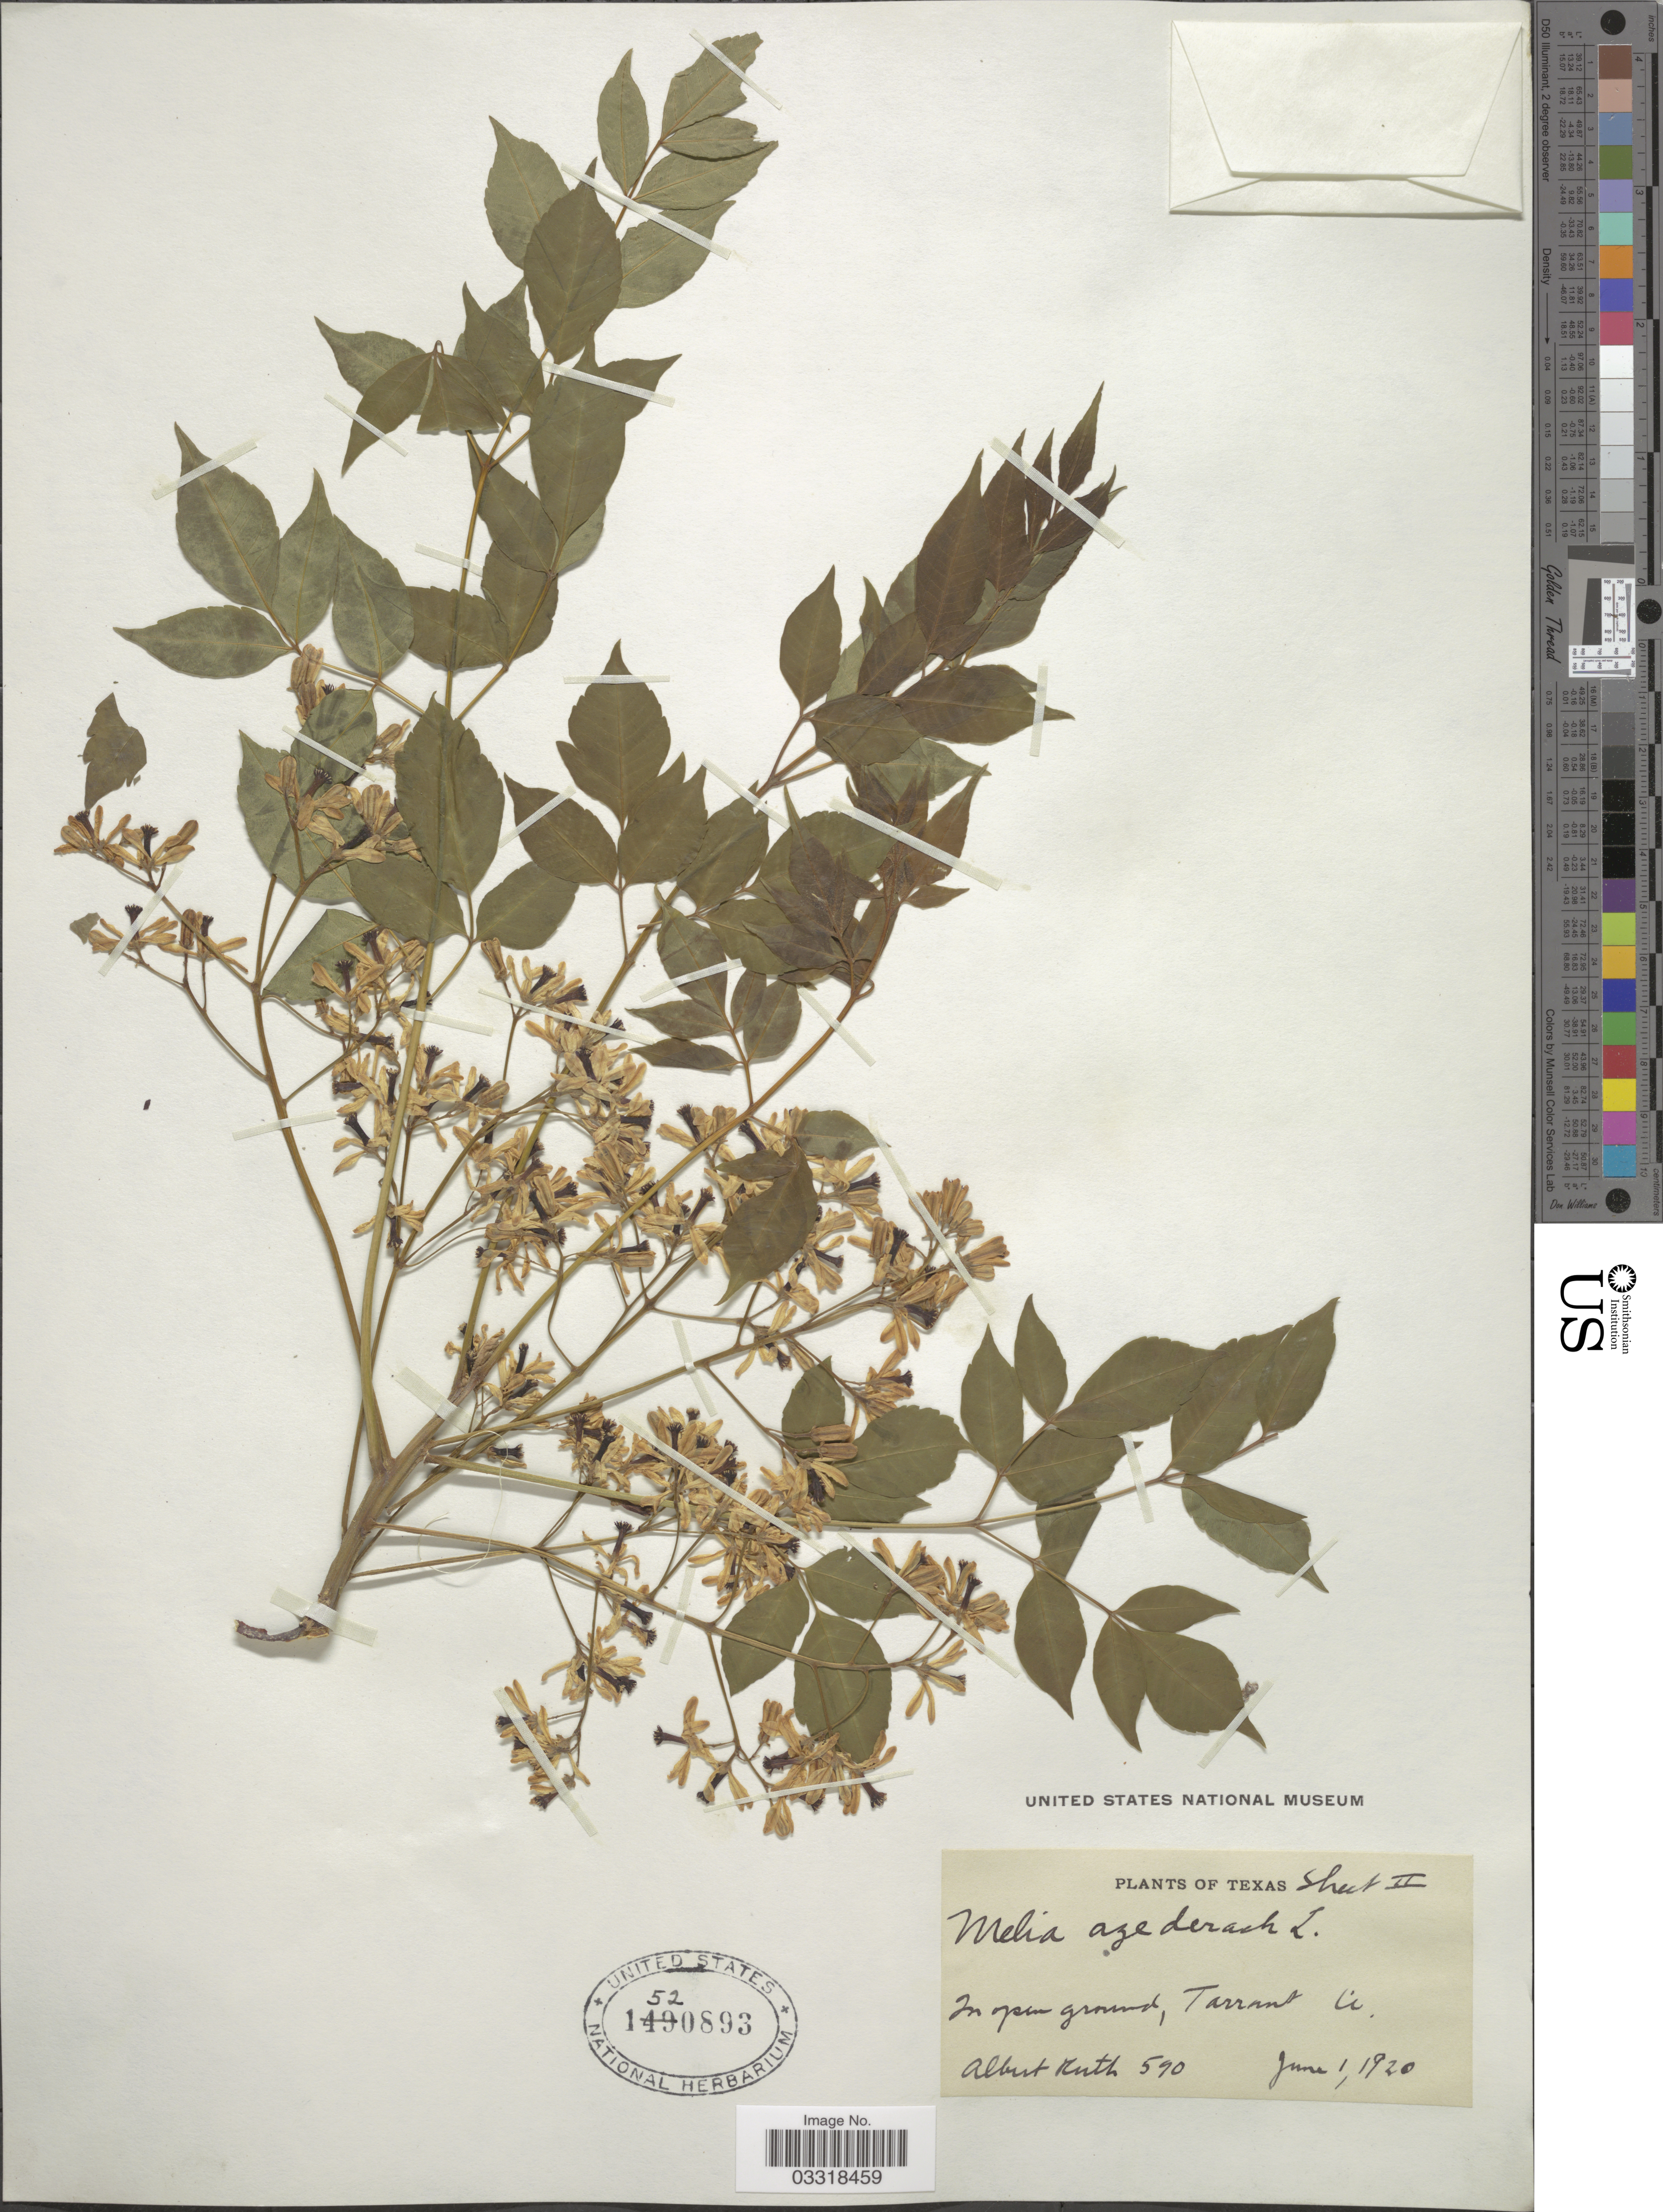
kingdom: Plantae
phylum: Tracheophyta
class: Magnoliopsida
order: Sapindales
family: Meliaceae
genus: Melia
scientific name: Melia azedarach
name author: L.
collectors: A. Ruth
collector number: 590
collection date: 1920-06-01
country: United States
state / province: Texas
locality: In open ground, Tarrant Co.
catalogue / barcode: US 1520893